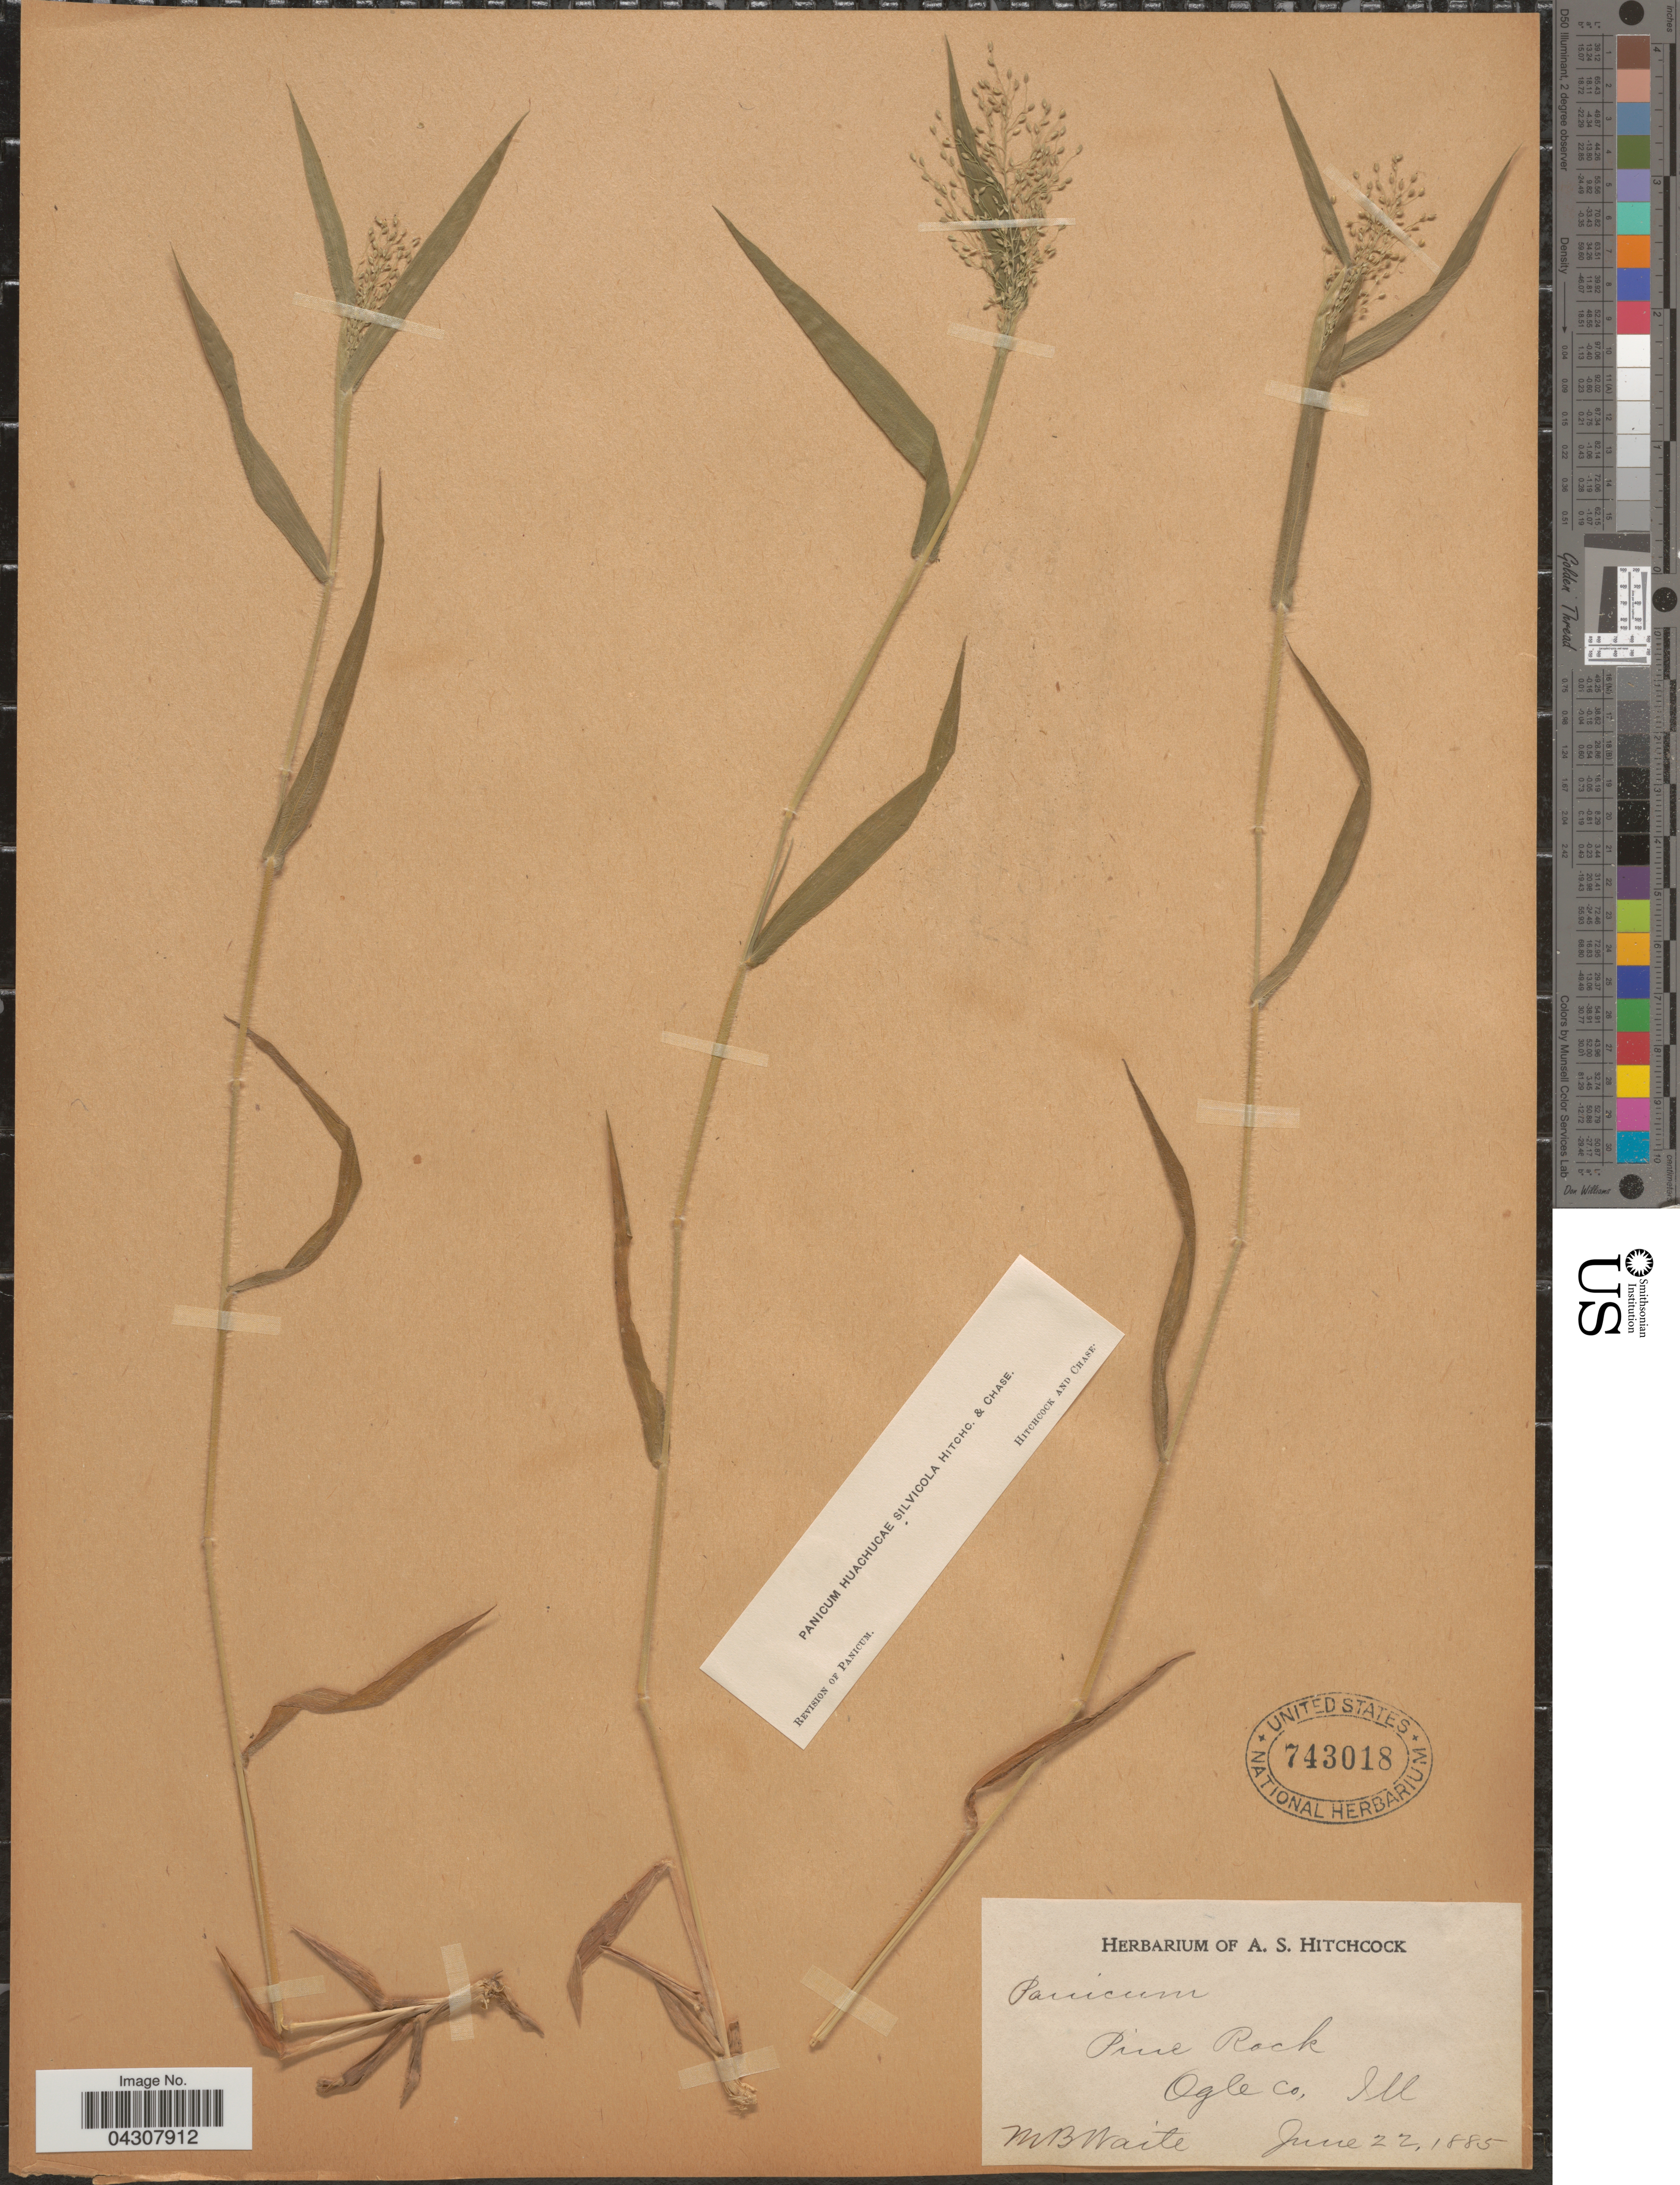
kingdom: Plantae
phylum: Tracheophyta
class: Liliopsida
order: Poales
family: Poaceae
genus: Dichanthelium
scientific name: Dichanthelium acuminatum var. acuminatum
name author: (Sw.) Gould & C.A. Clark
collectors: M. B. Waite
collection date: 1885-06-22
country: United States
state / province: Illinois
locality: Pine Rock, Ogle Co.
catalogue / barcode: US 743018